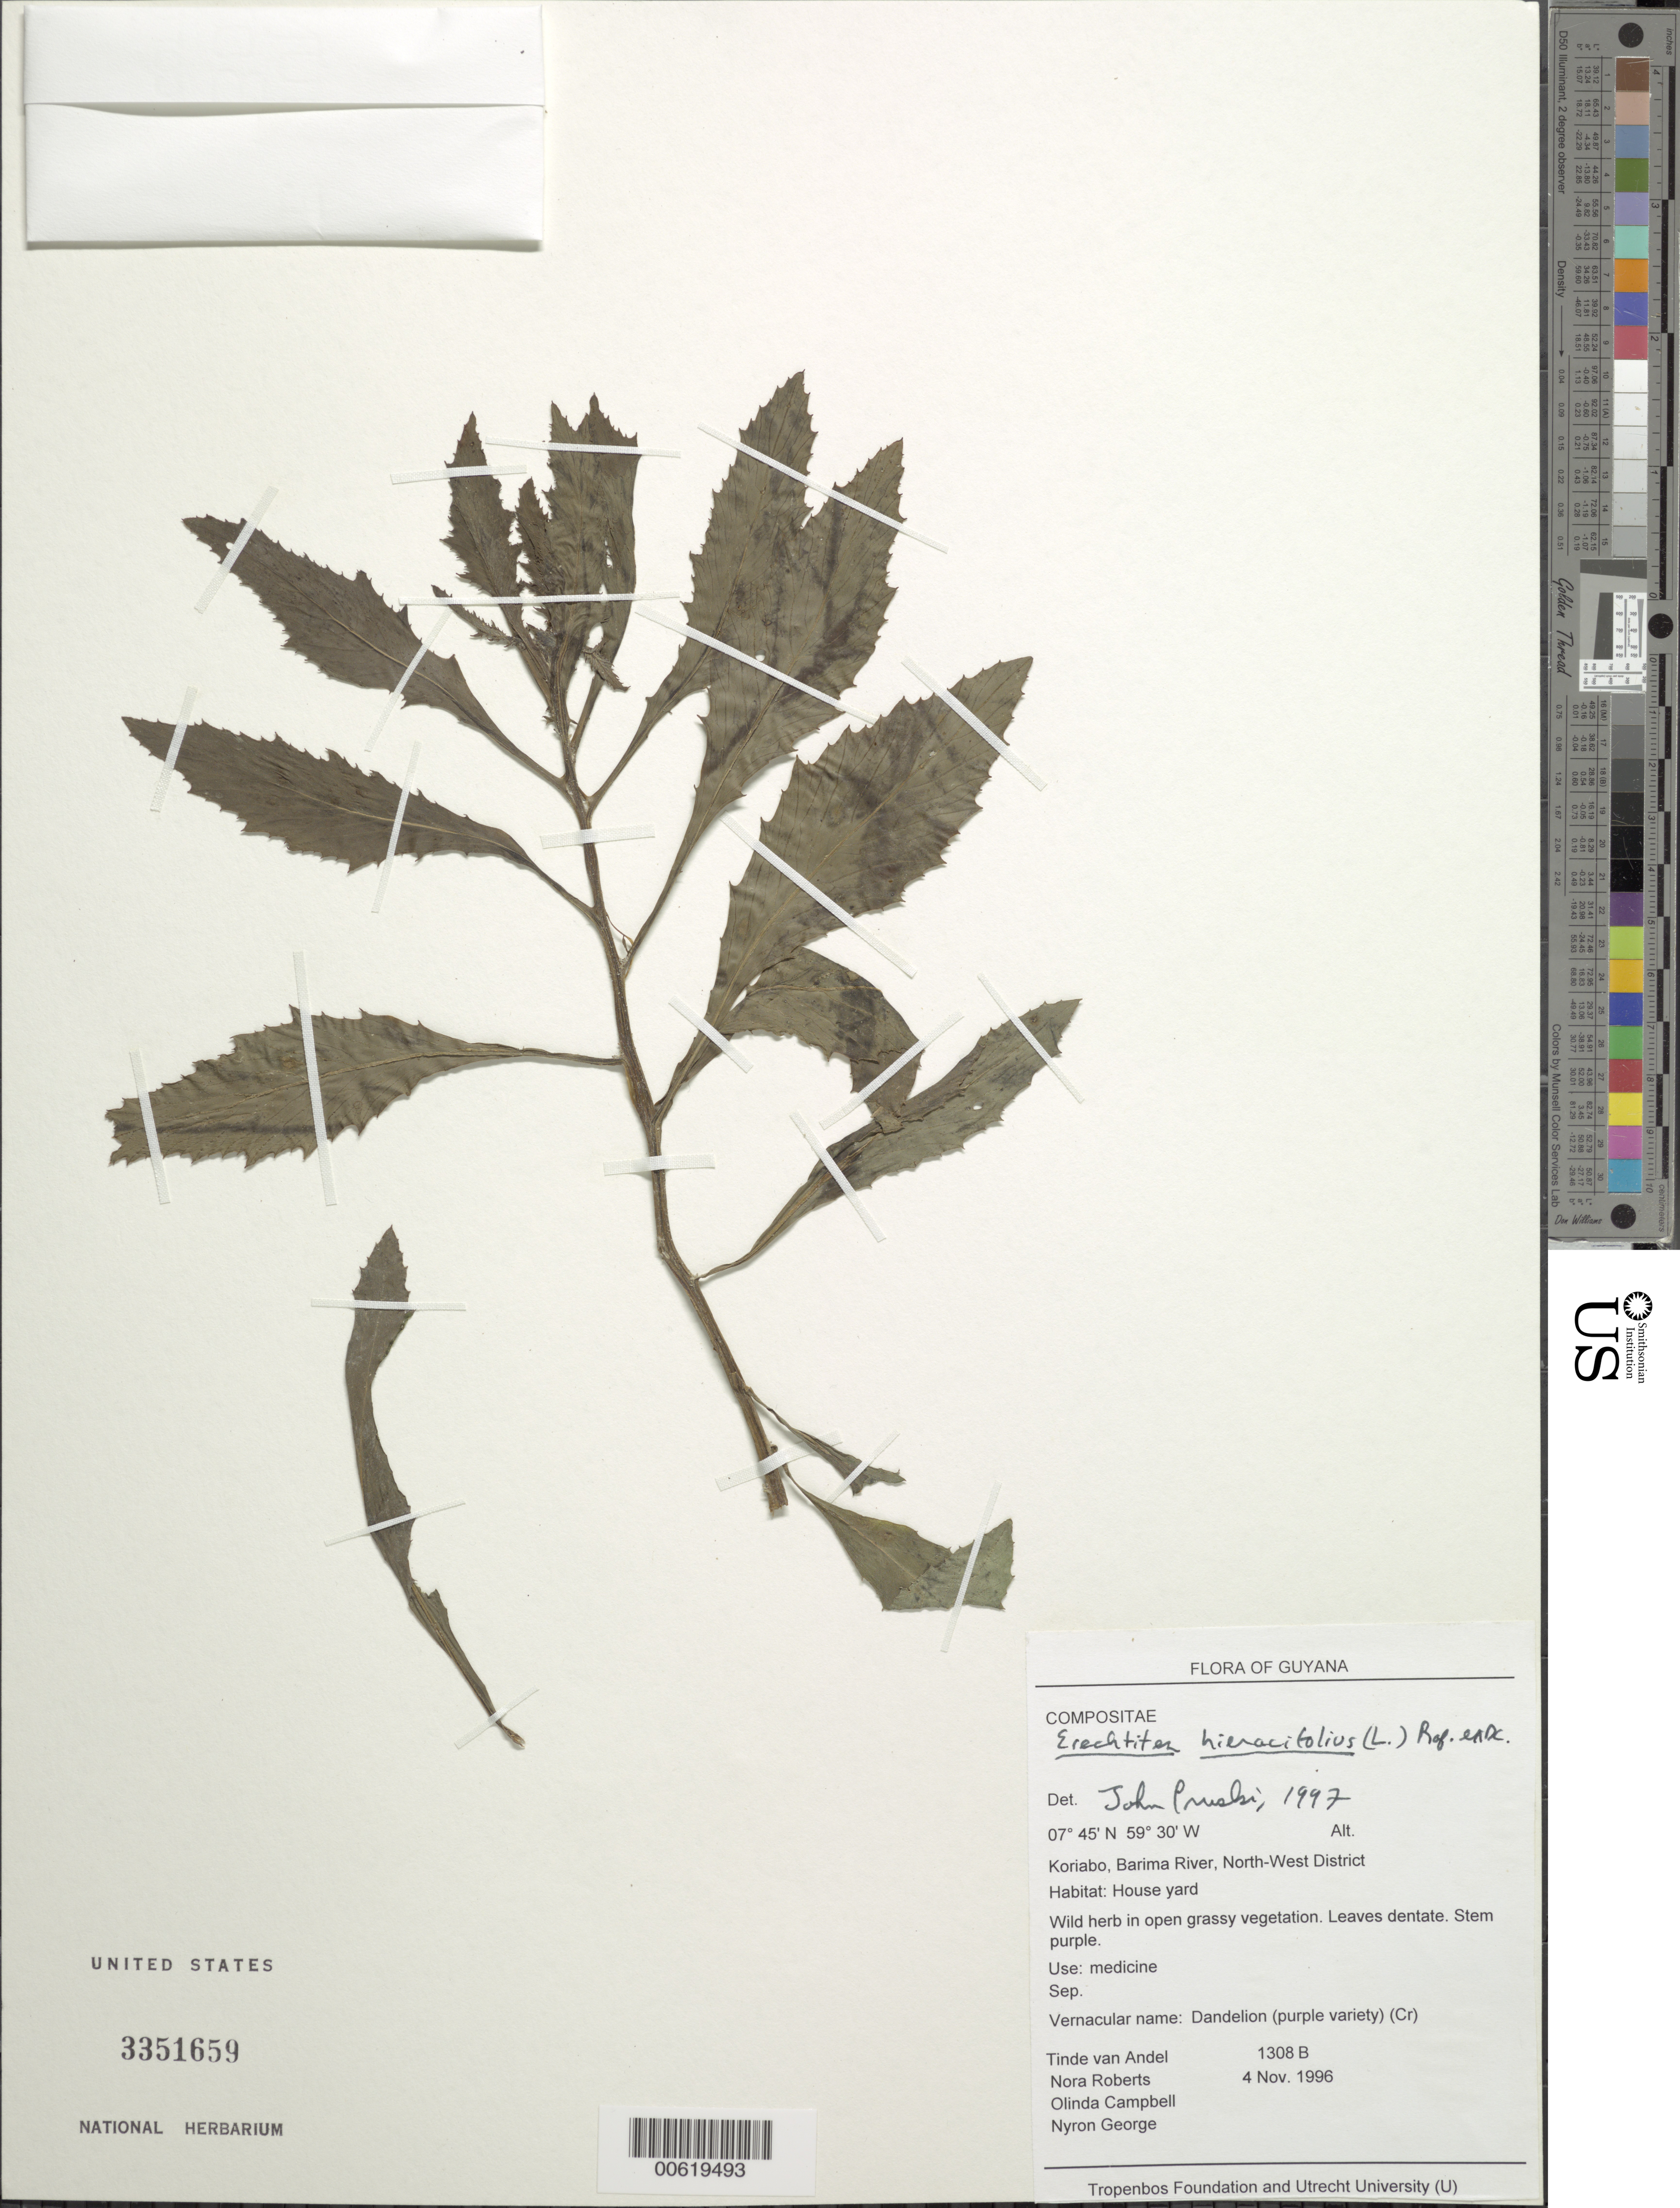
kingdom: Plantae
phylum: Tracheophyta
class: Magnoliopsida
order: Asterales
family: Asteraceae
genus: Erechtites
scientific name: Erechtites hieraciifolius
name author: (L.) Raf. ex DC.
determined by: Pruski, J. F.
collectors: T. R. van Andel, N. Roberts, O. Campbell & N. George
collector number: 1308 b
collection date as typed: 4-Nov-96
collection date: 1996-11-04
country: Guyana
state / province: Barima-Waini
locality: Karaiko Village, Barama R., NW Dist.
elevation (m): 145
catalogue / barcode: US 3351659